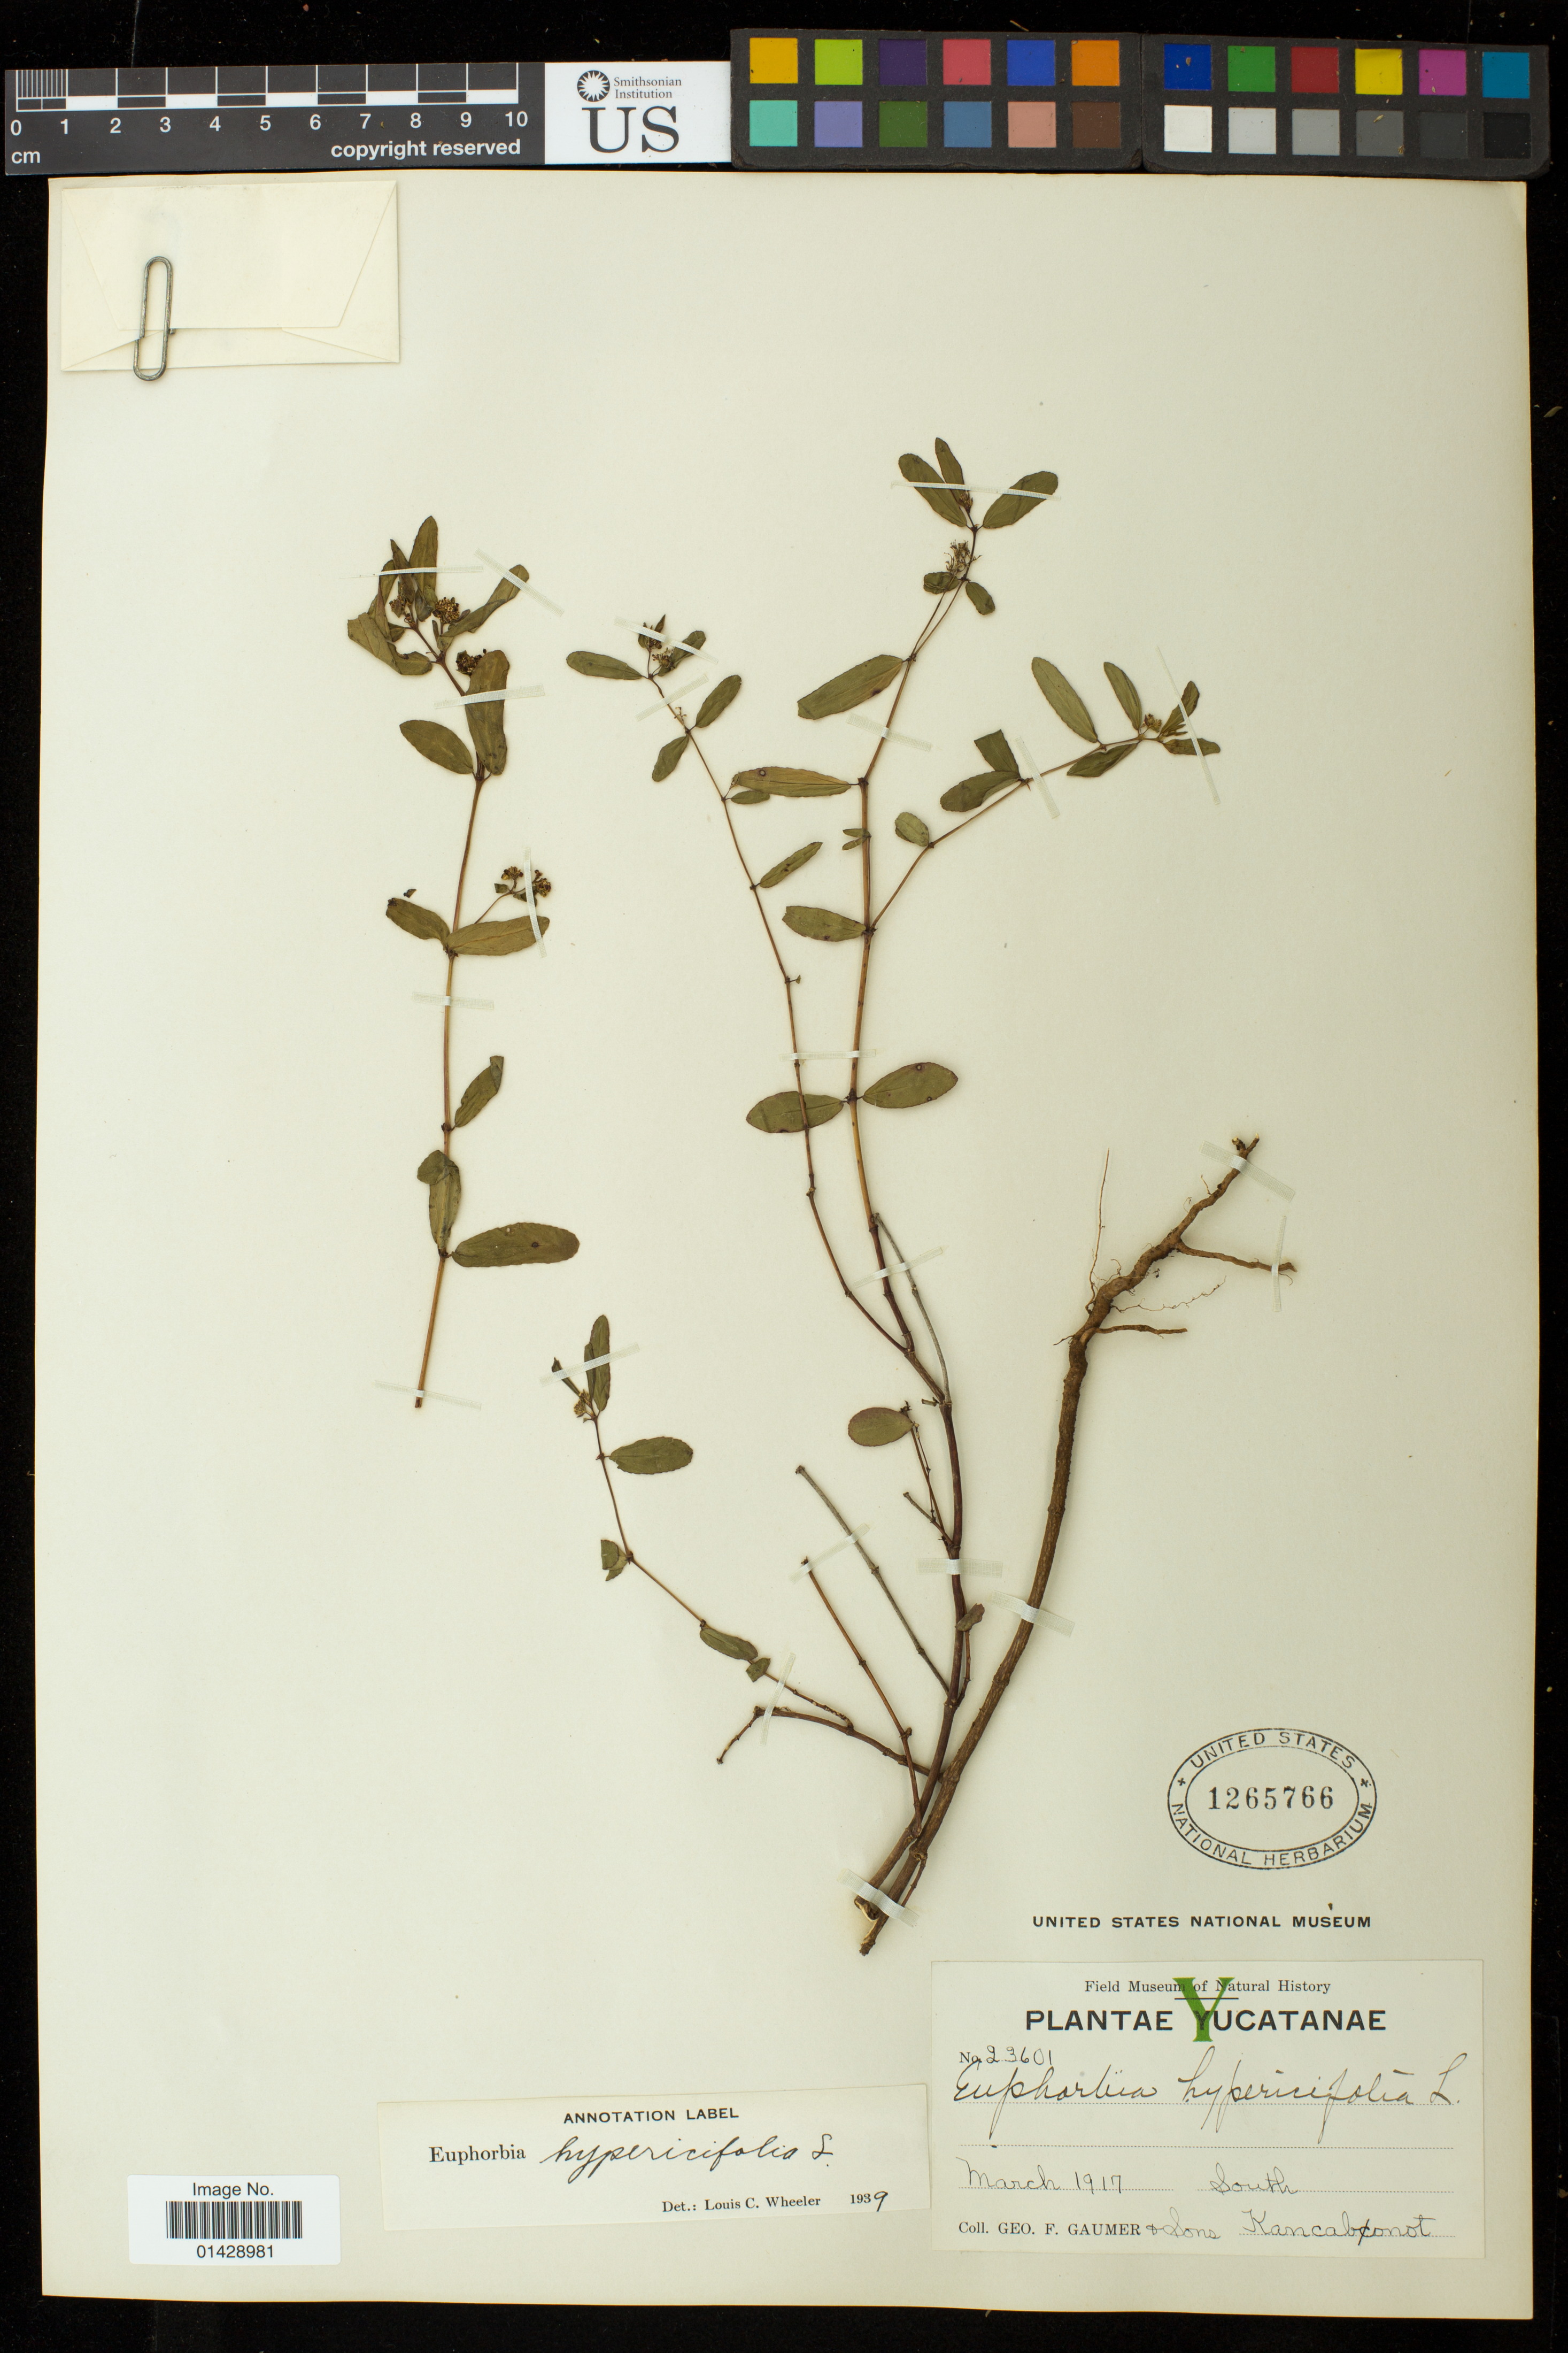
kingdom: Plantae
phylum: Tracheophyta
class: Magnoliopsida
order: Malpighiales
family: Euphorbiaceae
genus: Euphorbia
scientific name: Euphorbia hypericifolia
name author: L.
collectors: G. F. Gaumer & et al.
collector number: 23601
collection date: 1917-03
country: Mexico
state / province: Yucatán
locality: South Kancabconot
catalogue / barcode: US 1265766